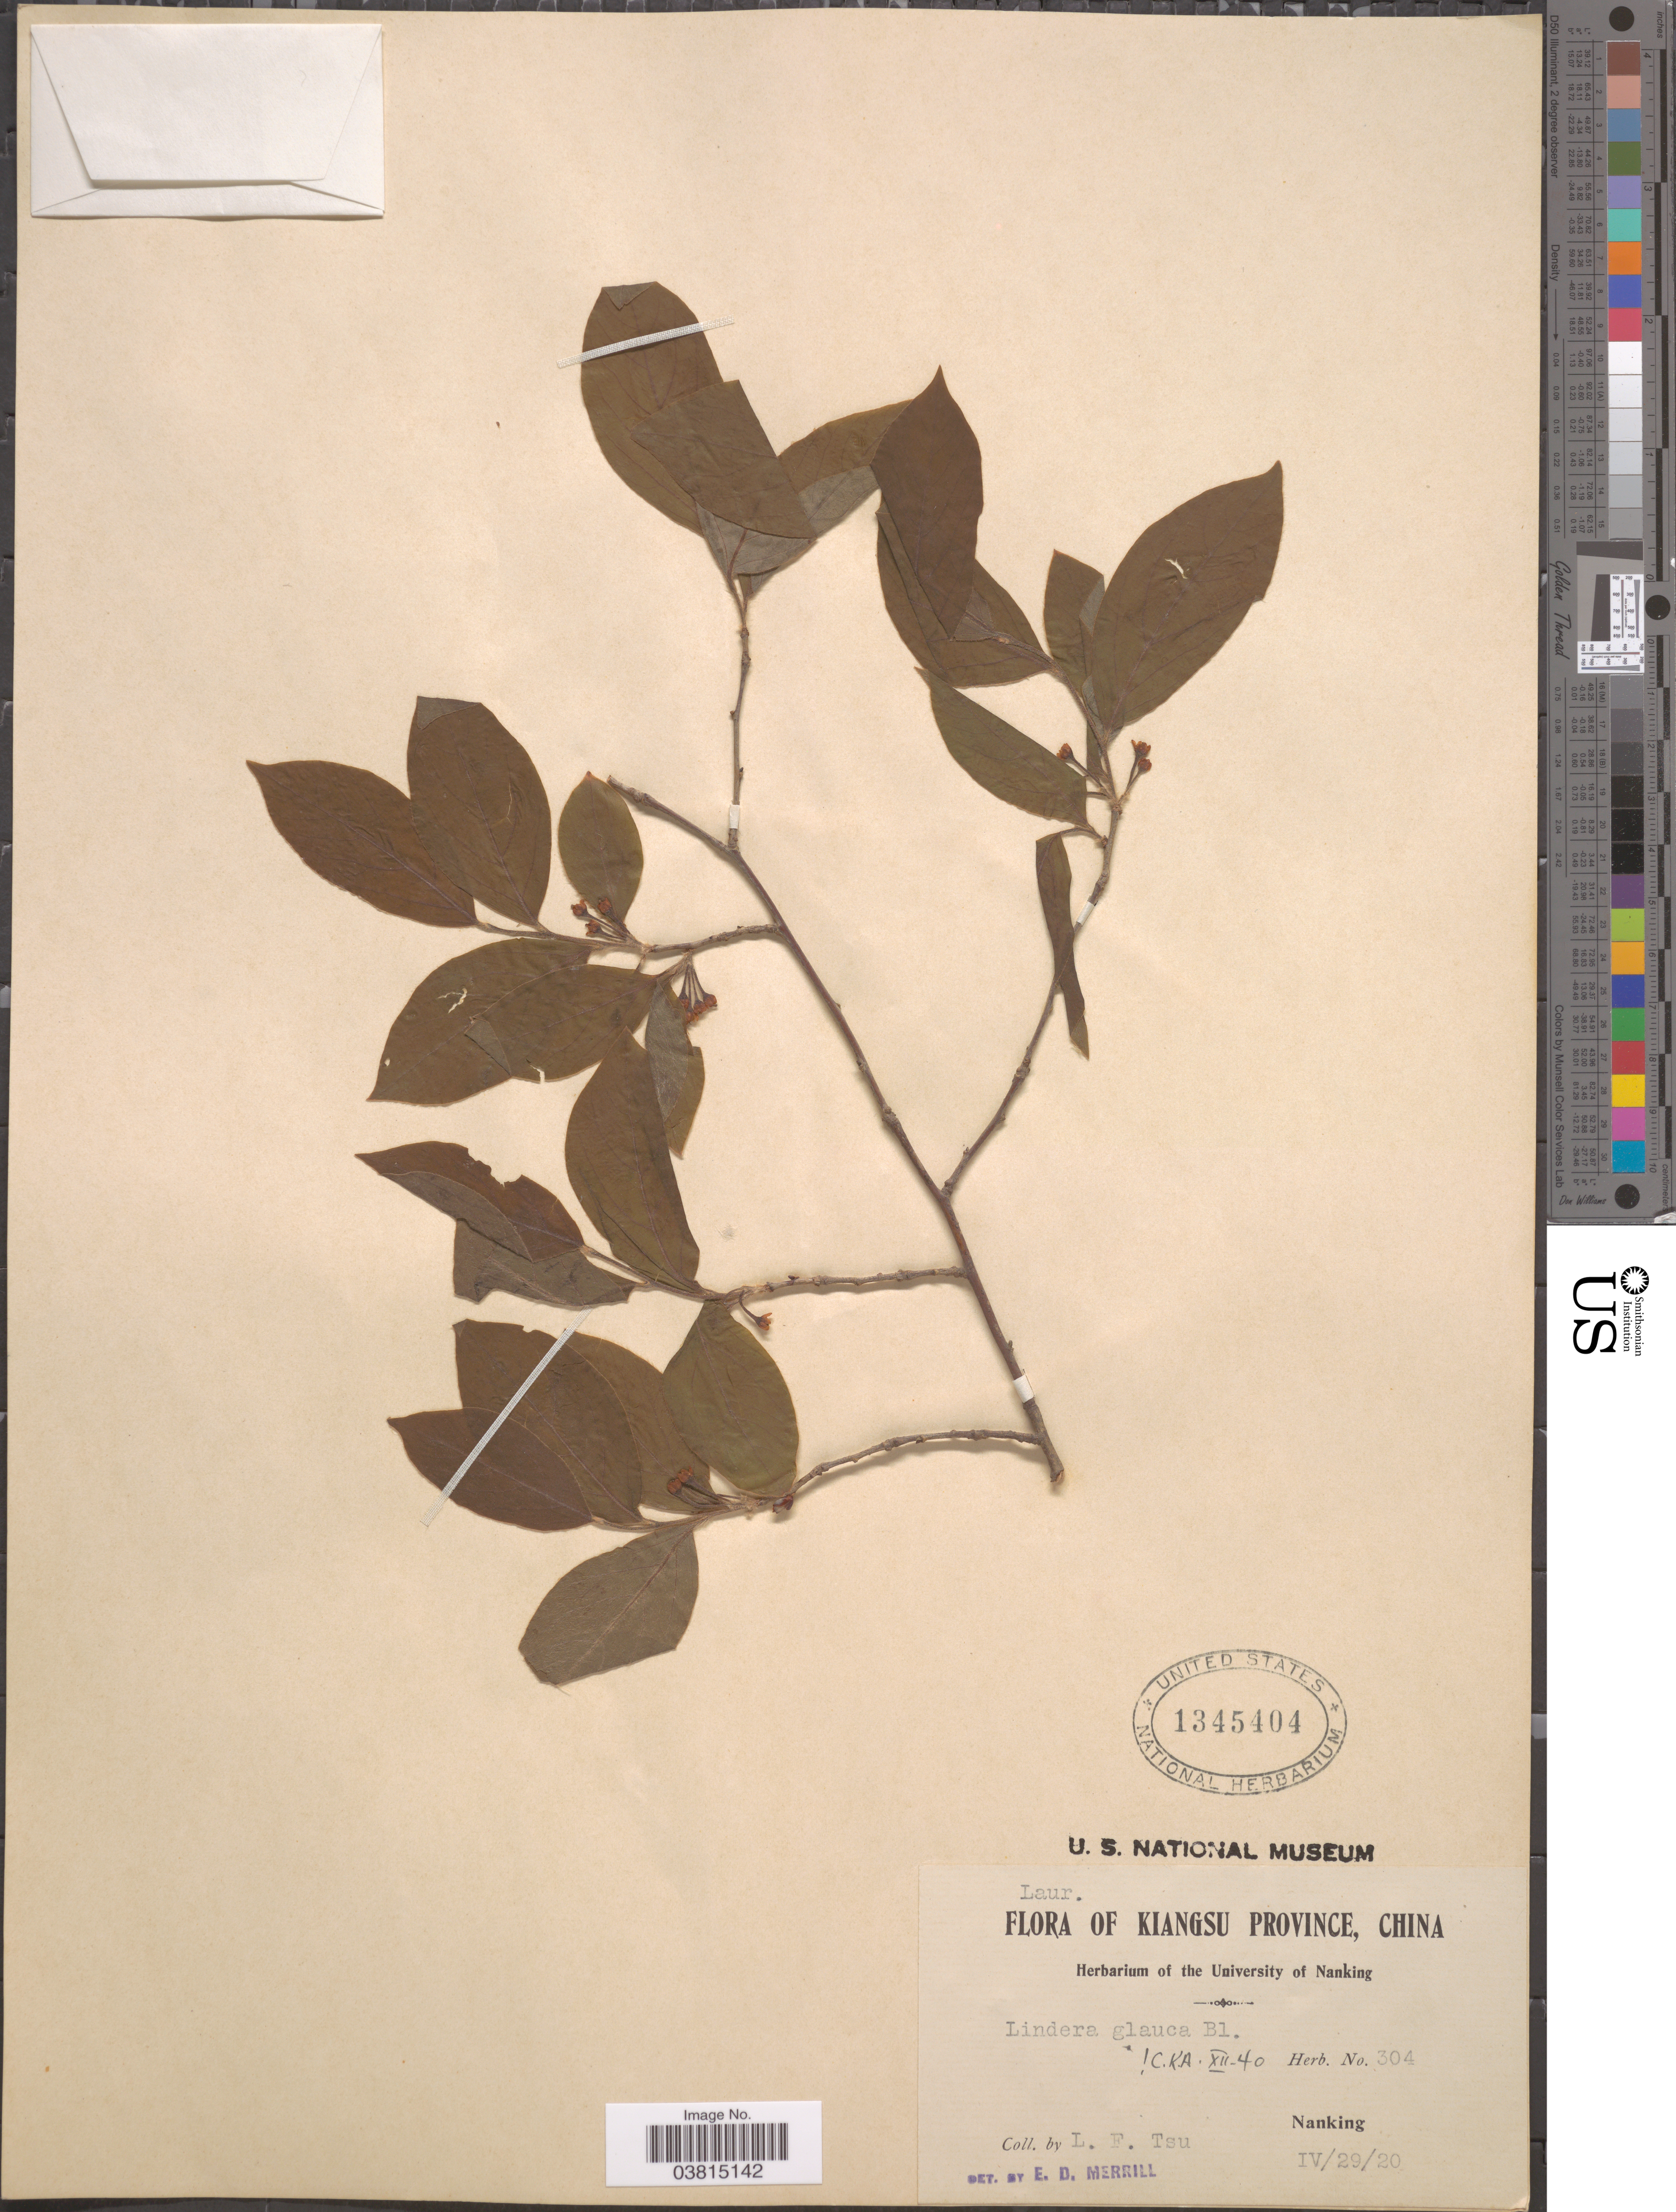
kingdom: Plantae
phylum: Tracheophyta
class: Magnoliopsida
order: Laurales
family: Lauraceae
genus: Lindera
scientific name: Lindera glauca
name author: (Siebold & Zucc.) Blume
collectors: L. Tsu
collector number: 304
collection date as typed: Transcribed d/m/y: 29/4/20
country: China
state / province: Jiangxi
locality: Kiangsu Province. Nanking.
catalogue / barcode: US 1345404